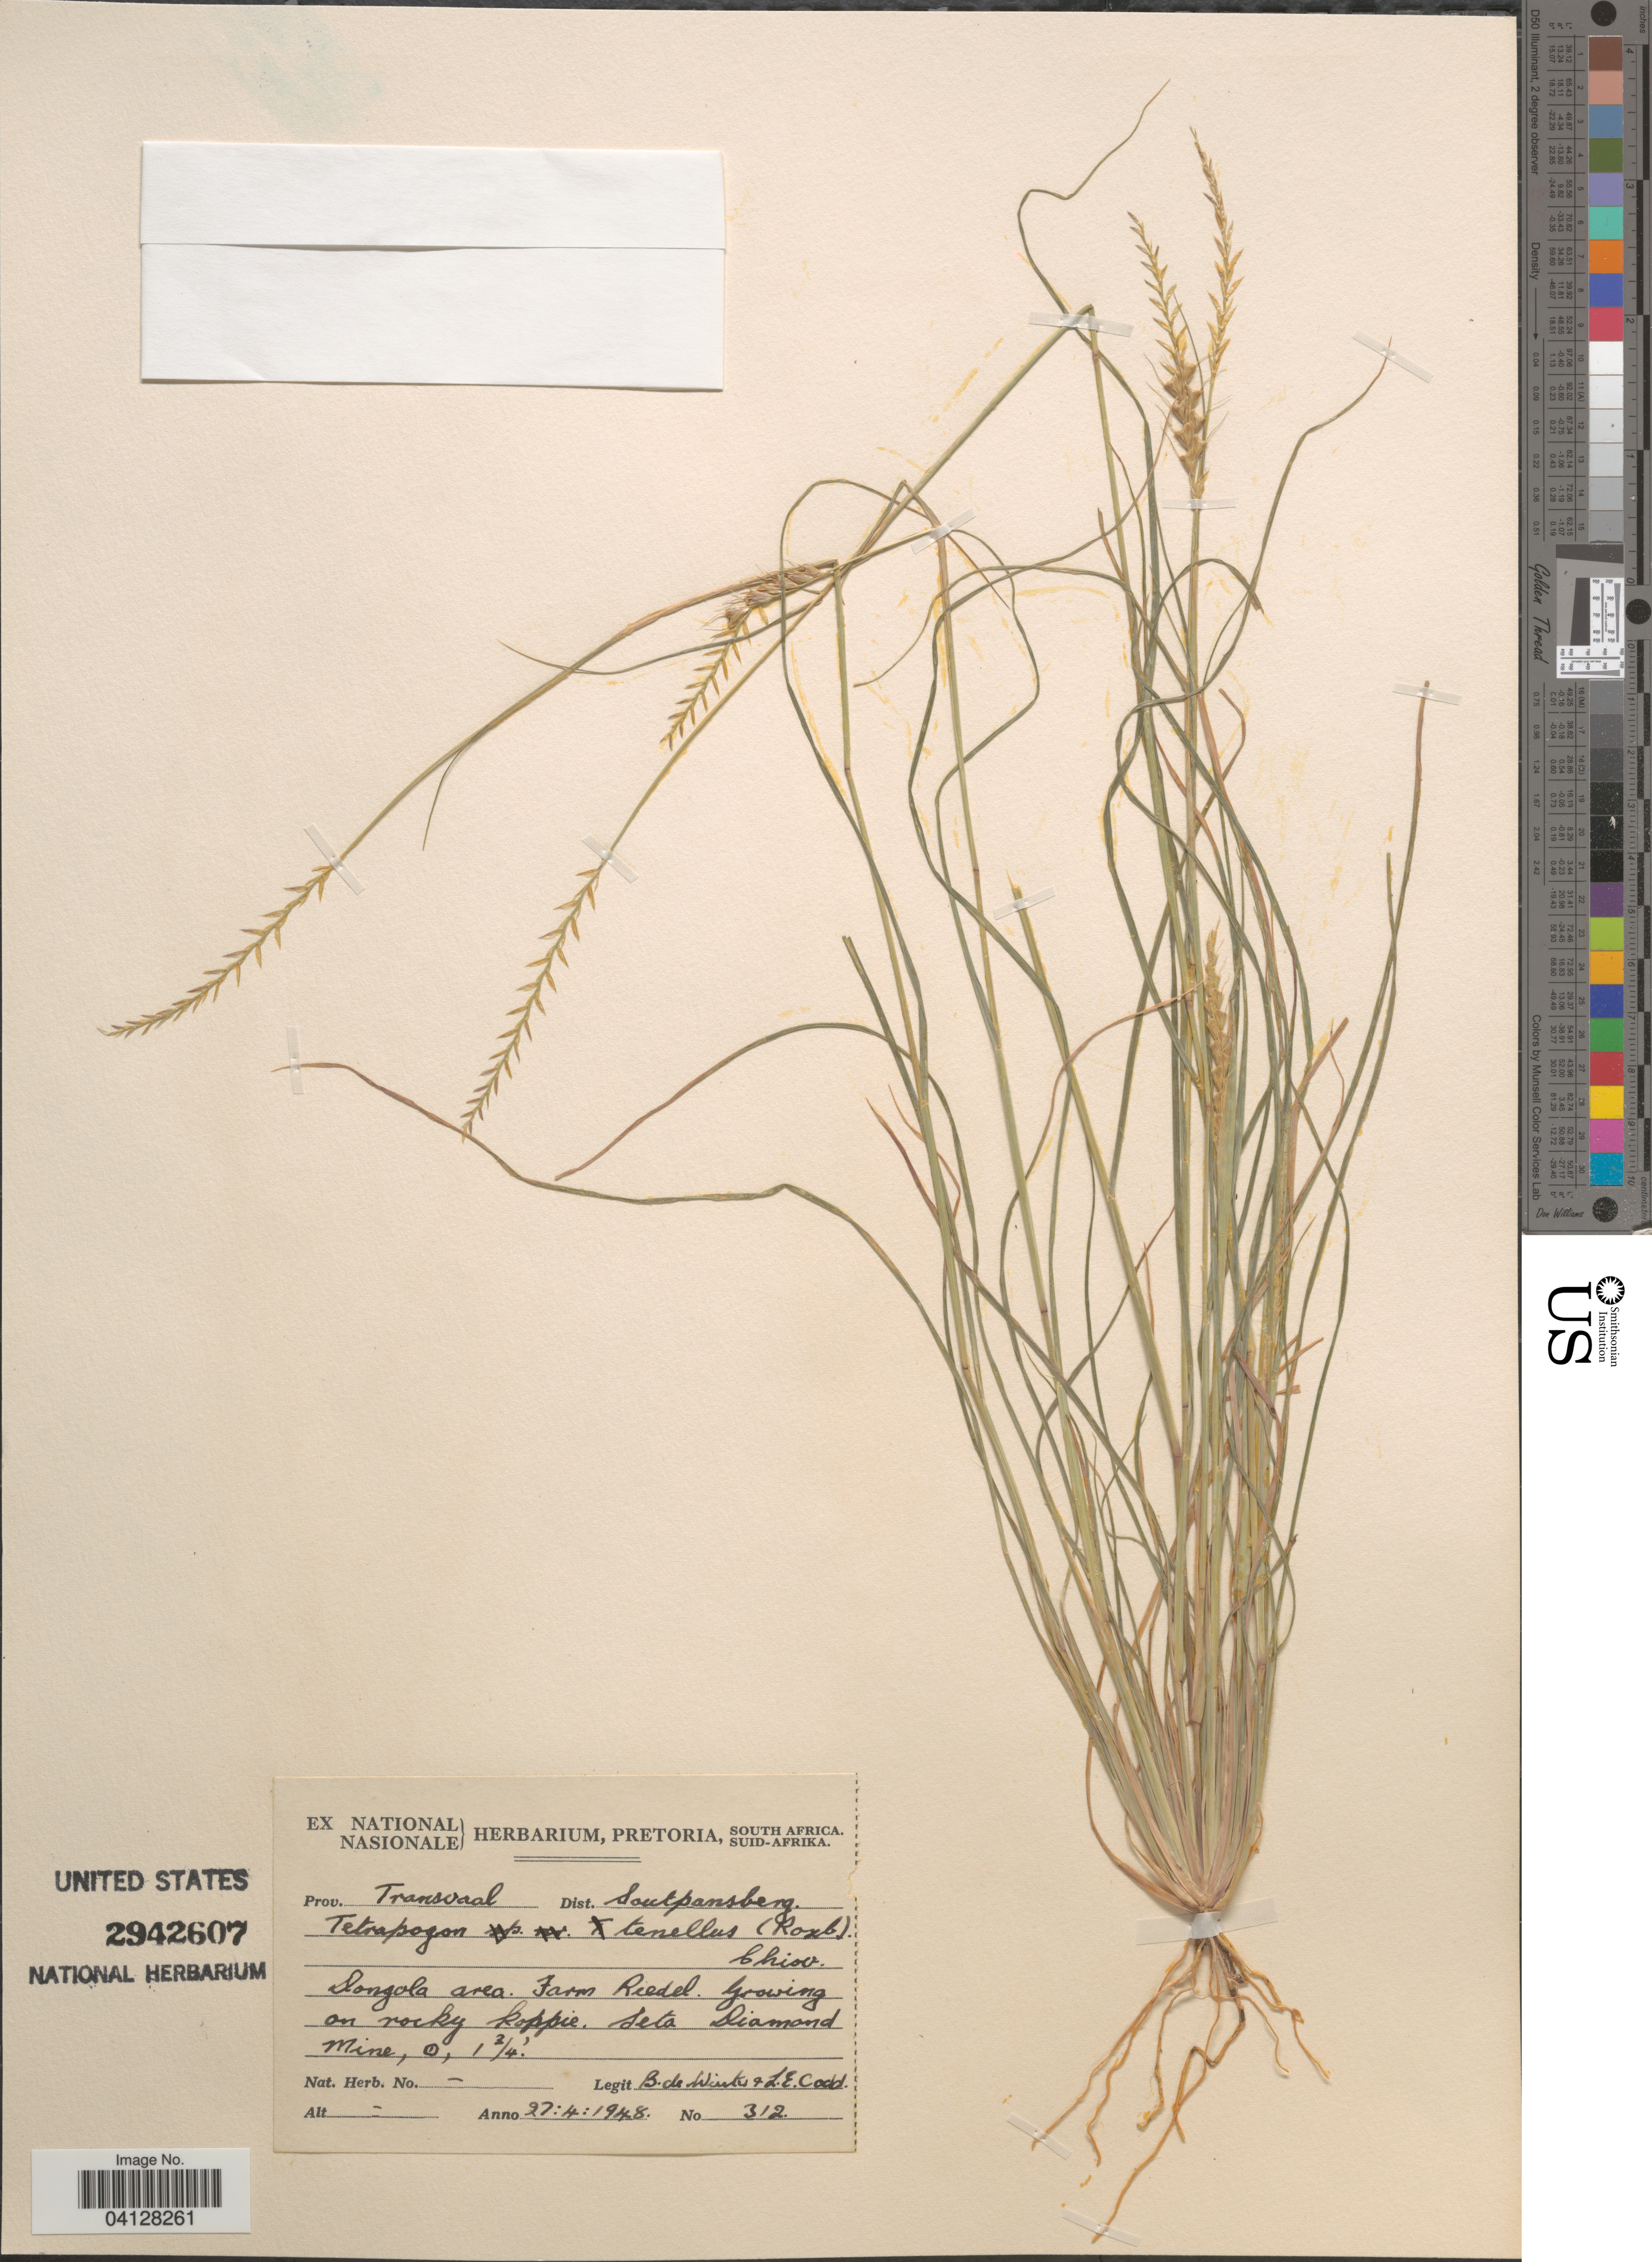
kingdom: Plantae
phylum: Tracheophyta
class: Liliopsida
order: Poales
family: Poaceae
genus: Tetrapogon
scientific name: Tetrapogon tenellus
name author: (J. Koenig ex Roxb.) Chiov.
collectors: B. de Winter & L. Codd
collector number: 312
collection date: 1948-04-27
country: South Africa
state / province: Limpopo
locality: Prov. Transvaal Dist. Soutpansberg. Dongola area. Farm Riedel. Seta Diamond Mine.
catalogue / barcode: US 2942607